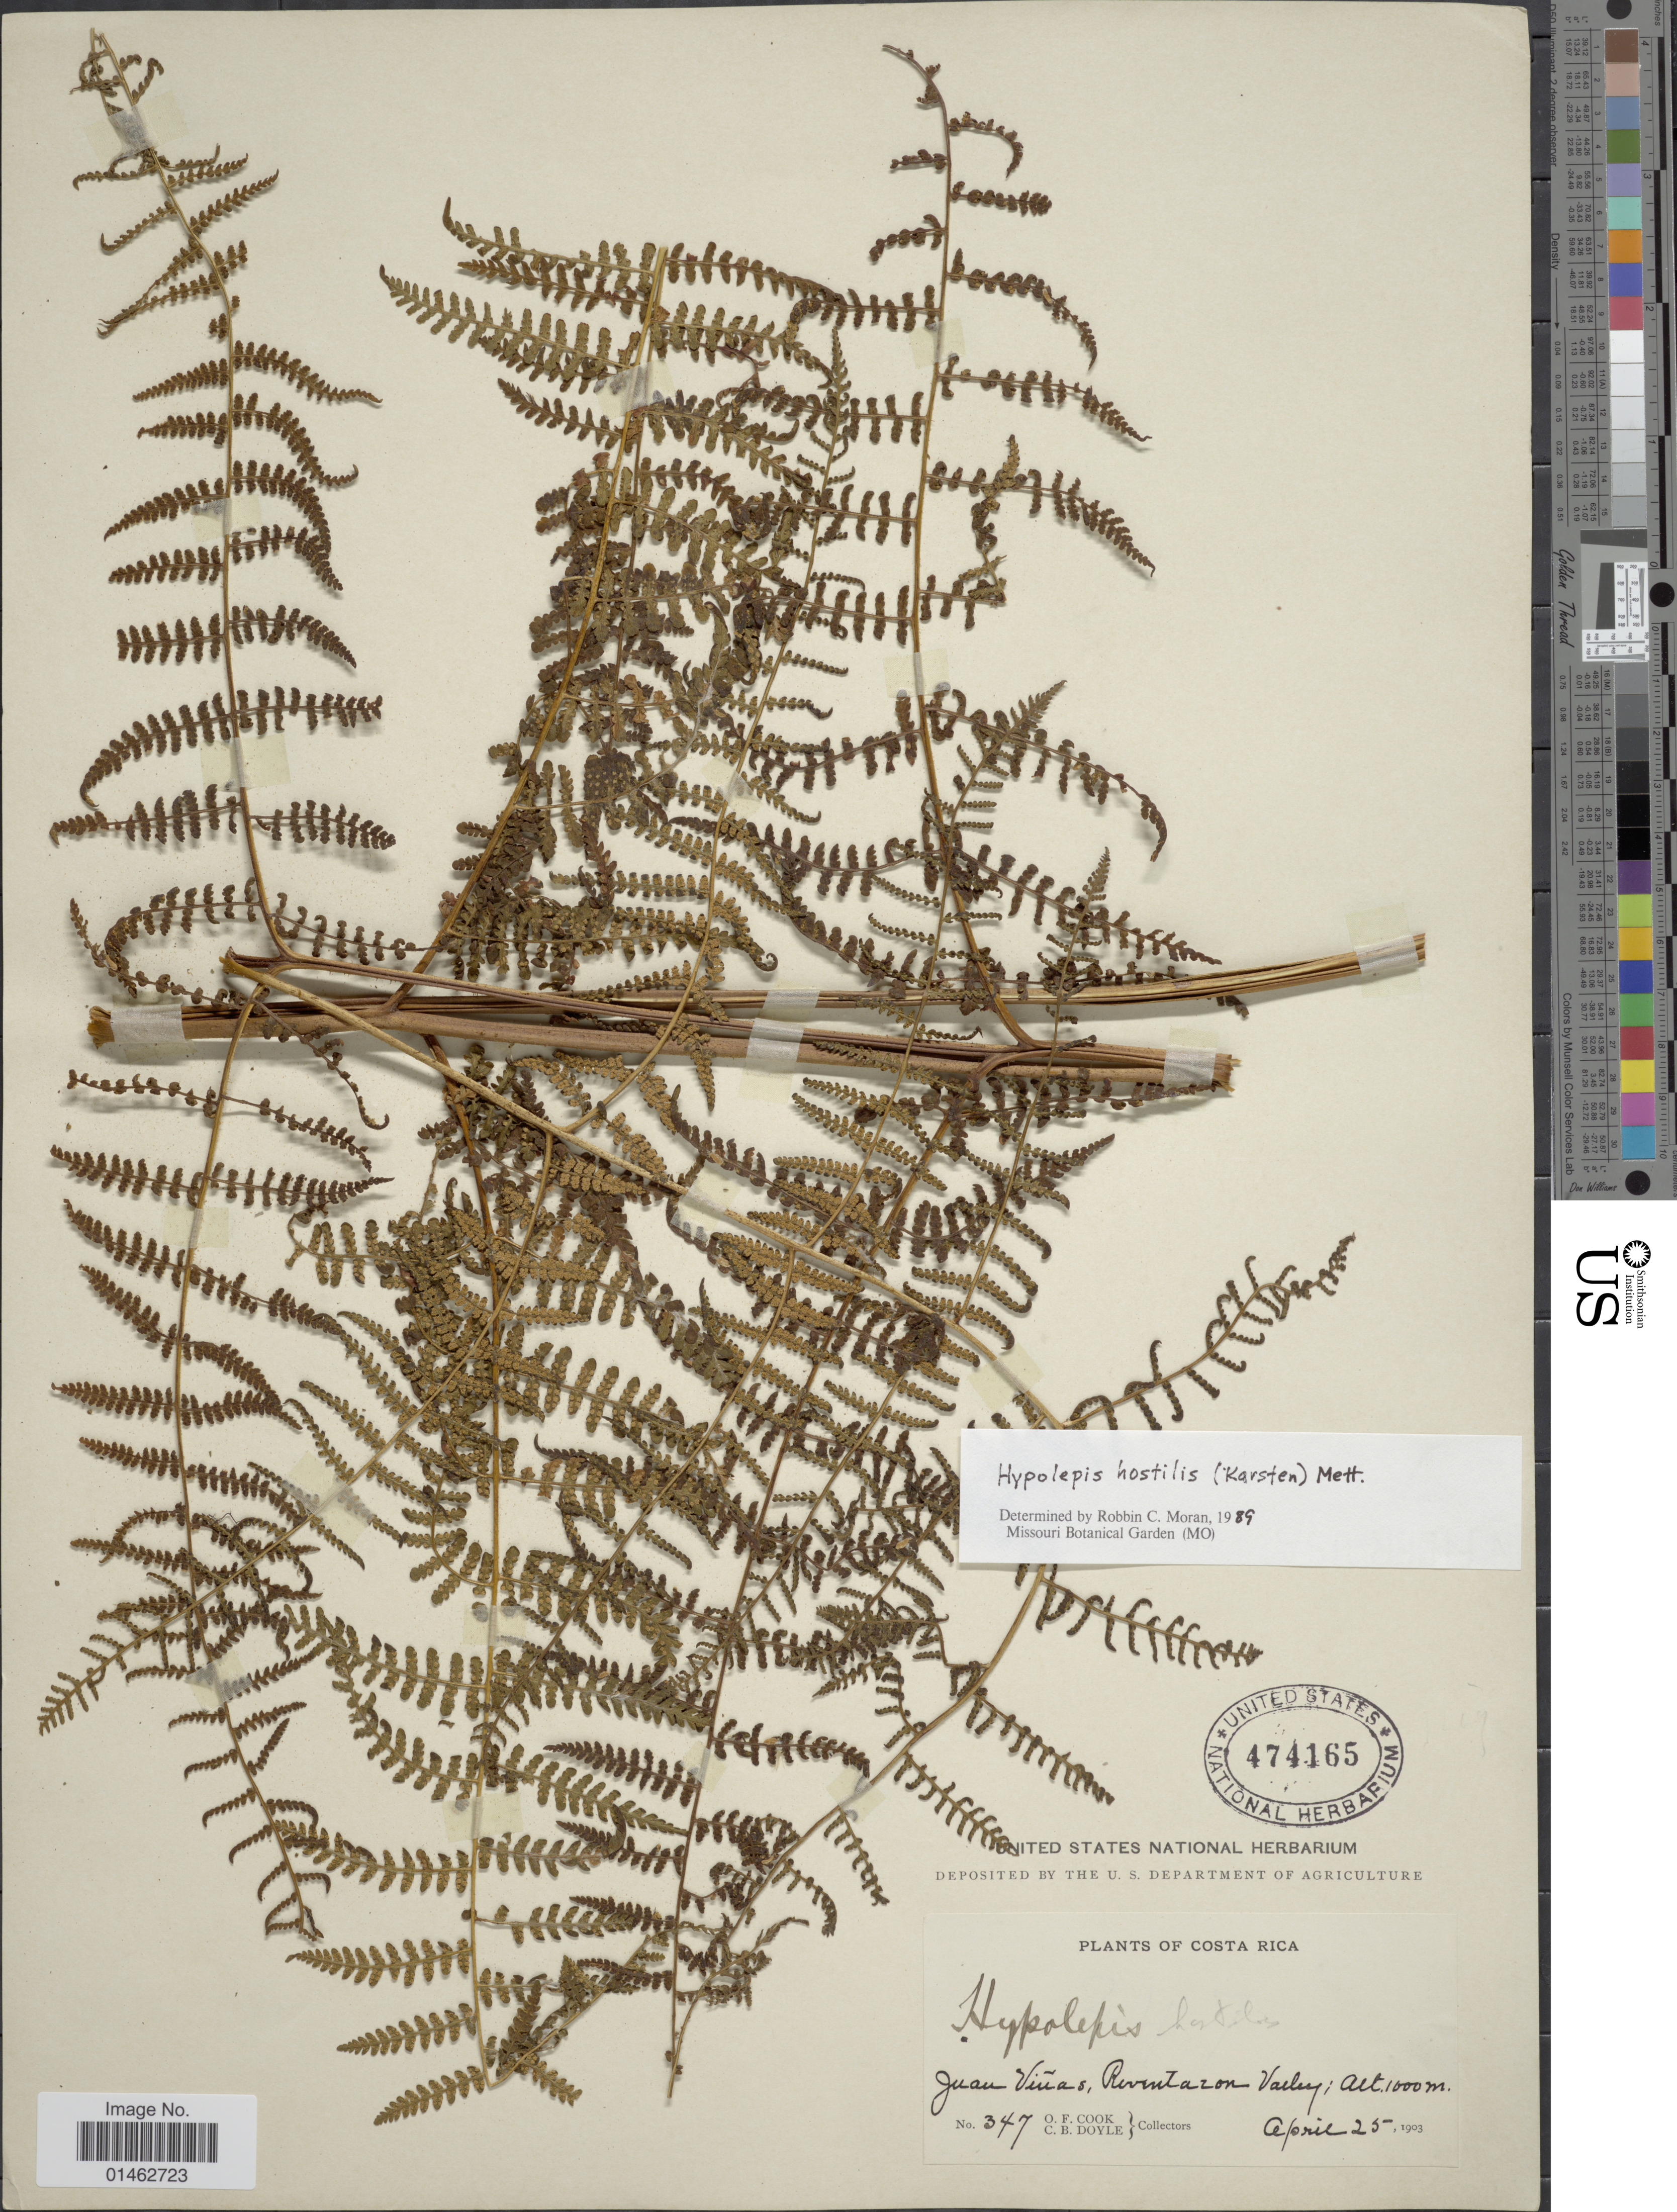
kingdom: Plantae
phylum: Tracheophyta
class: Polypodiopsida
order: Polypodiales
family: Dennstaedtiaceae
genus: Hypolepis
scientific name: Hypolepis hostilis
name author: (Kunze) C. Presl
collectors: O. F. Cook & C. Doyle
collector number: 347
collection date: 1903-04-25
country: Costa Rica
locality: Juan Viñas, Reventazon Valley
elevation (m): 1000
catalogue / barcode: US 474165